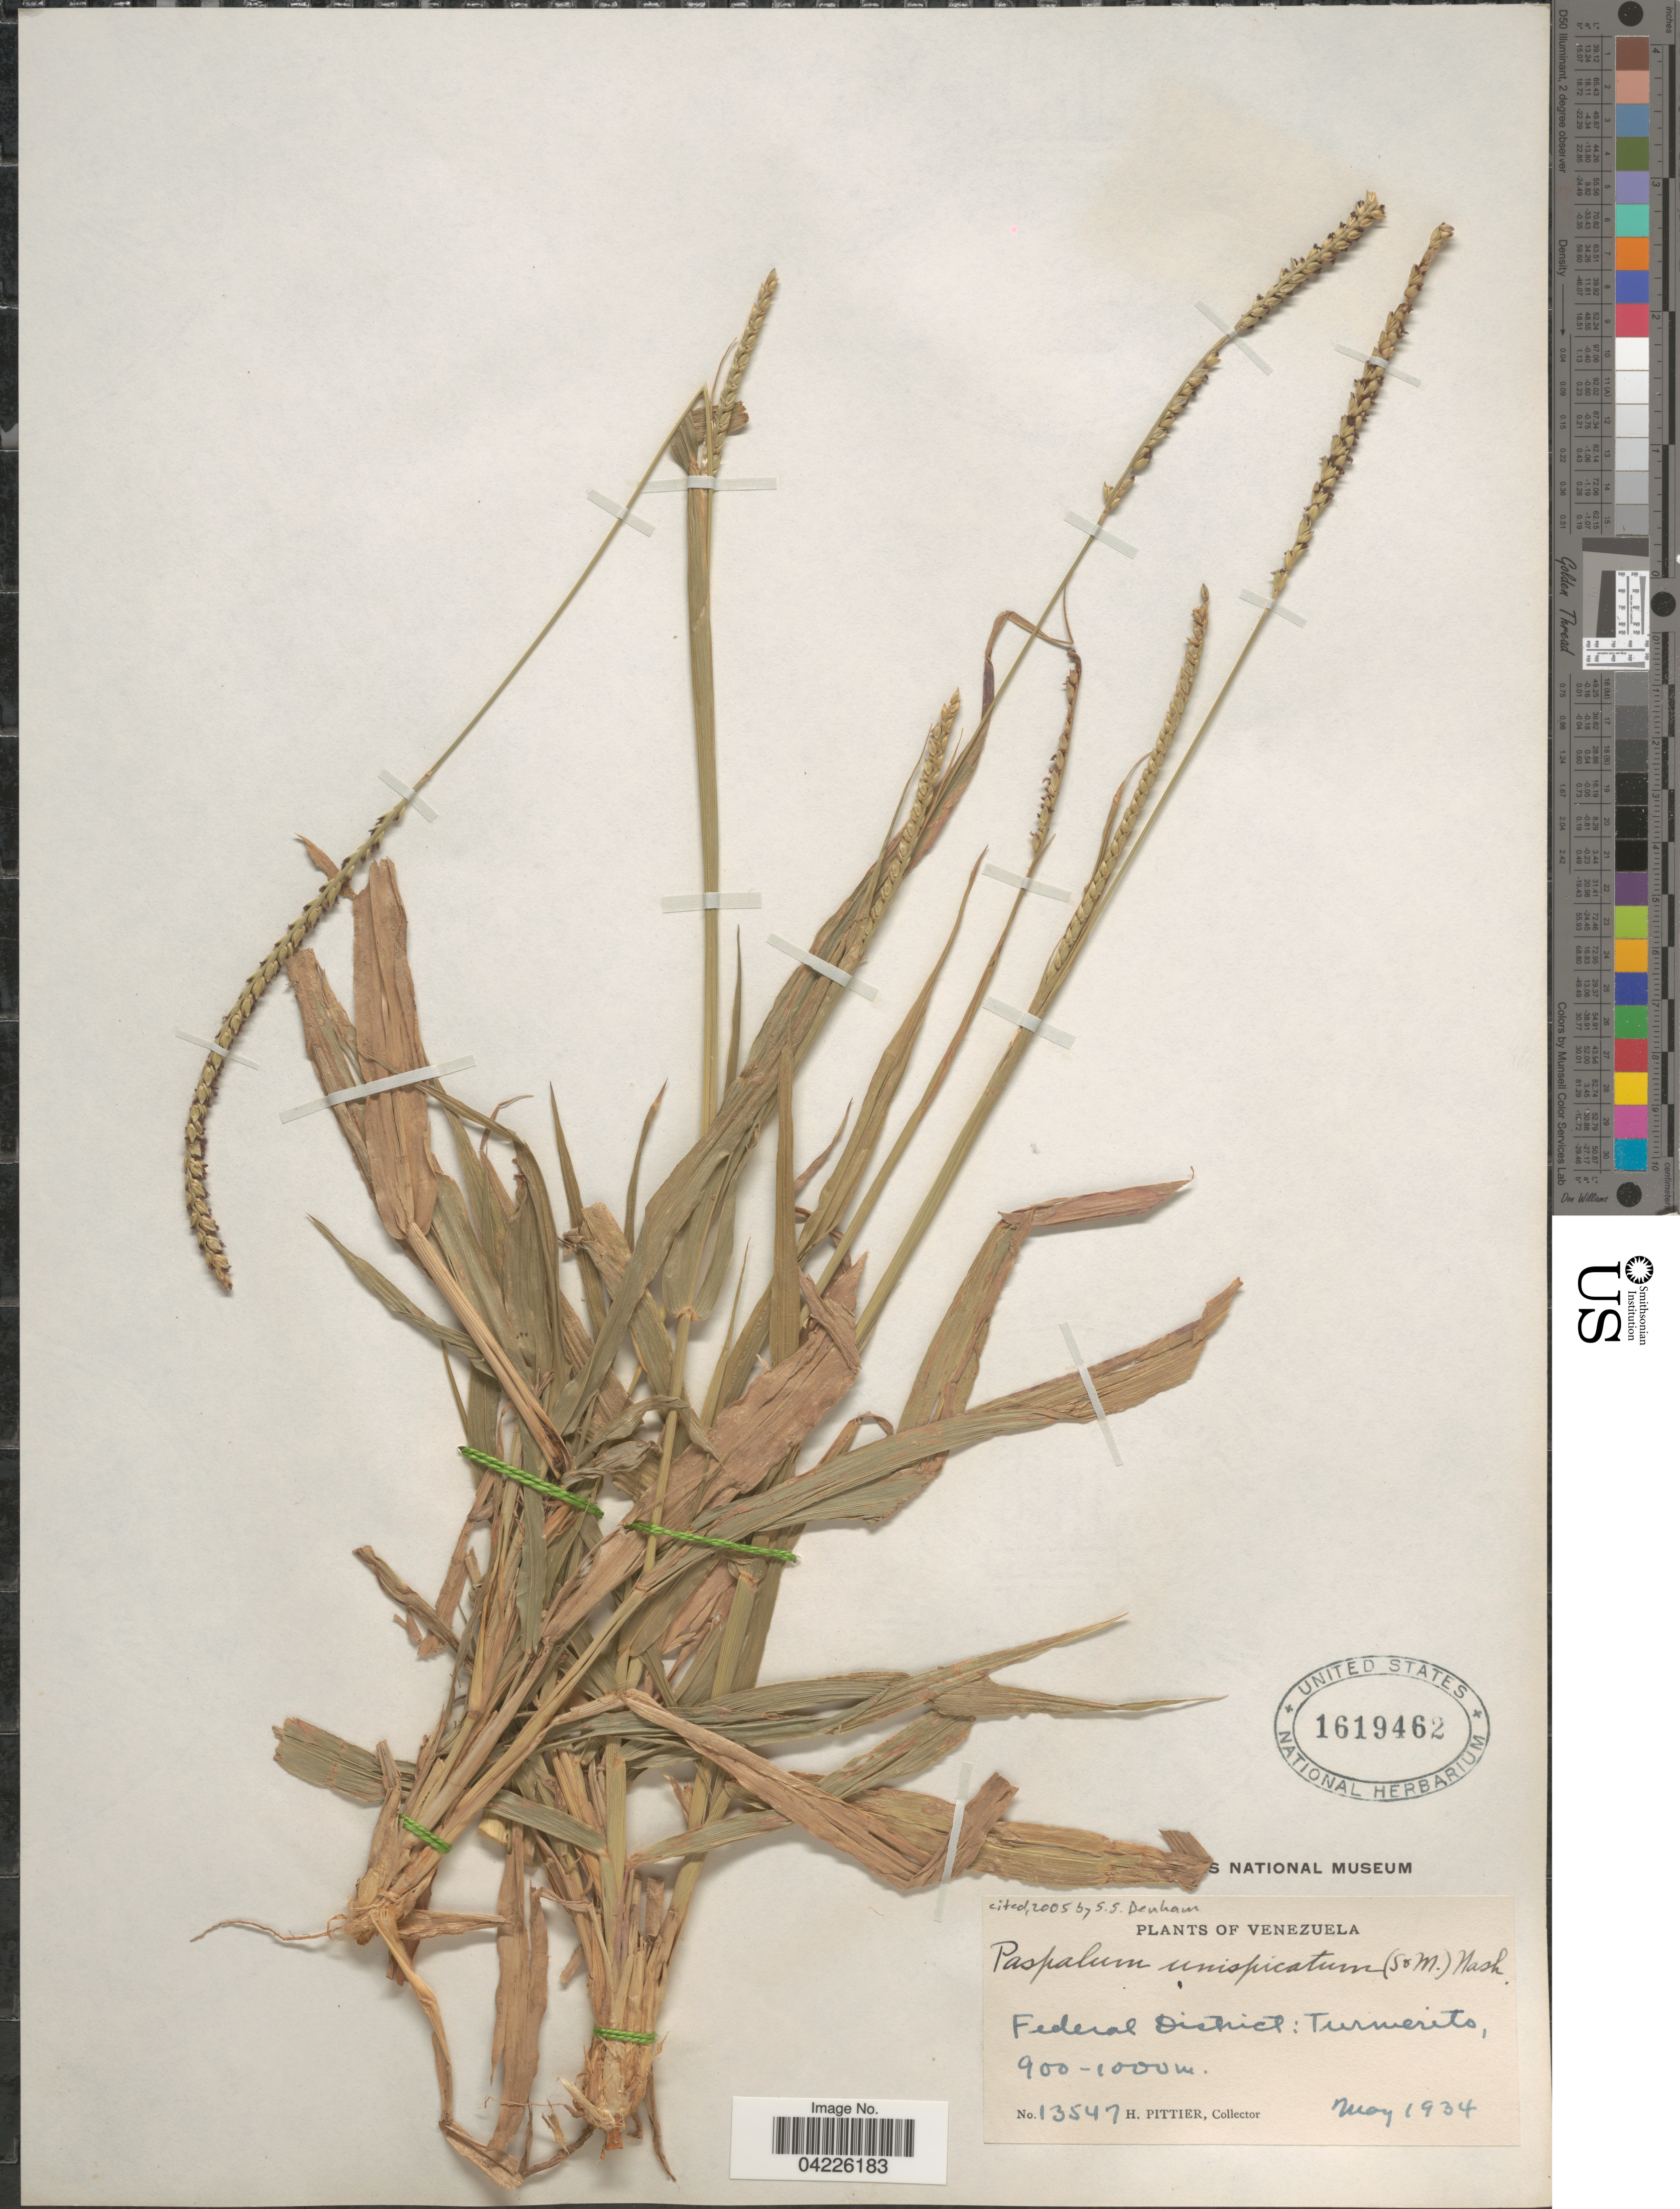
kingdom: Plantae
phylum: Tracheophyta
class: Liliopsida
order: Poales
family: Poaceae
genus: Paspalum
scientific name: Paspalum unispicatum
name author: (Scribn. & Merr.) Nash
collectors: H. F. Pittier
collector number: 13547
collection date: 1934-05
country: Venezuela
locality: Federal District: Turmerito.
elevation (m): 900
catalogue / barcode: US 1619462